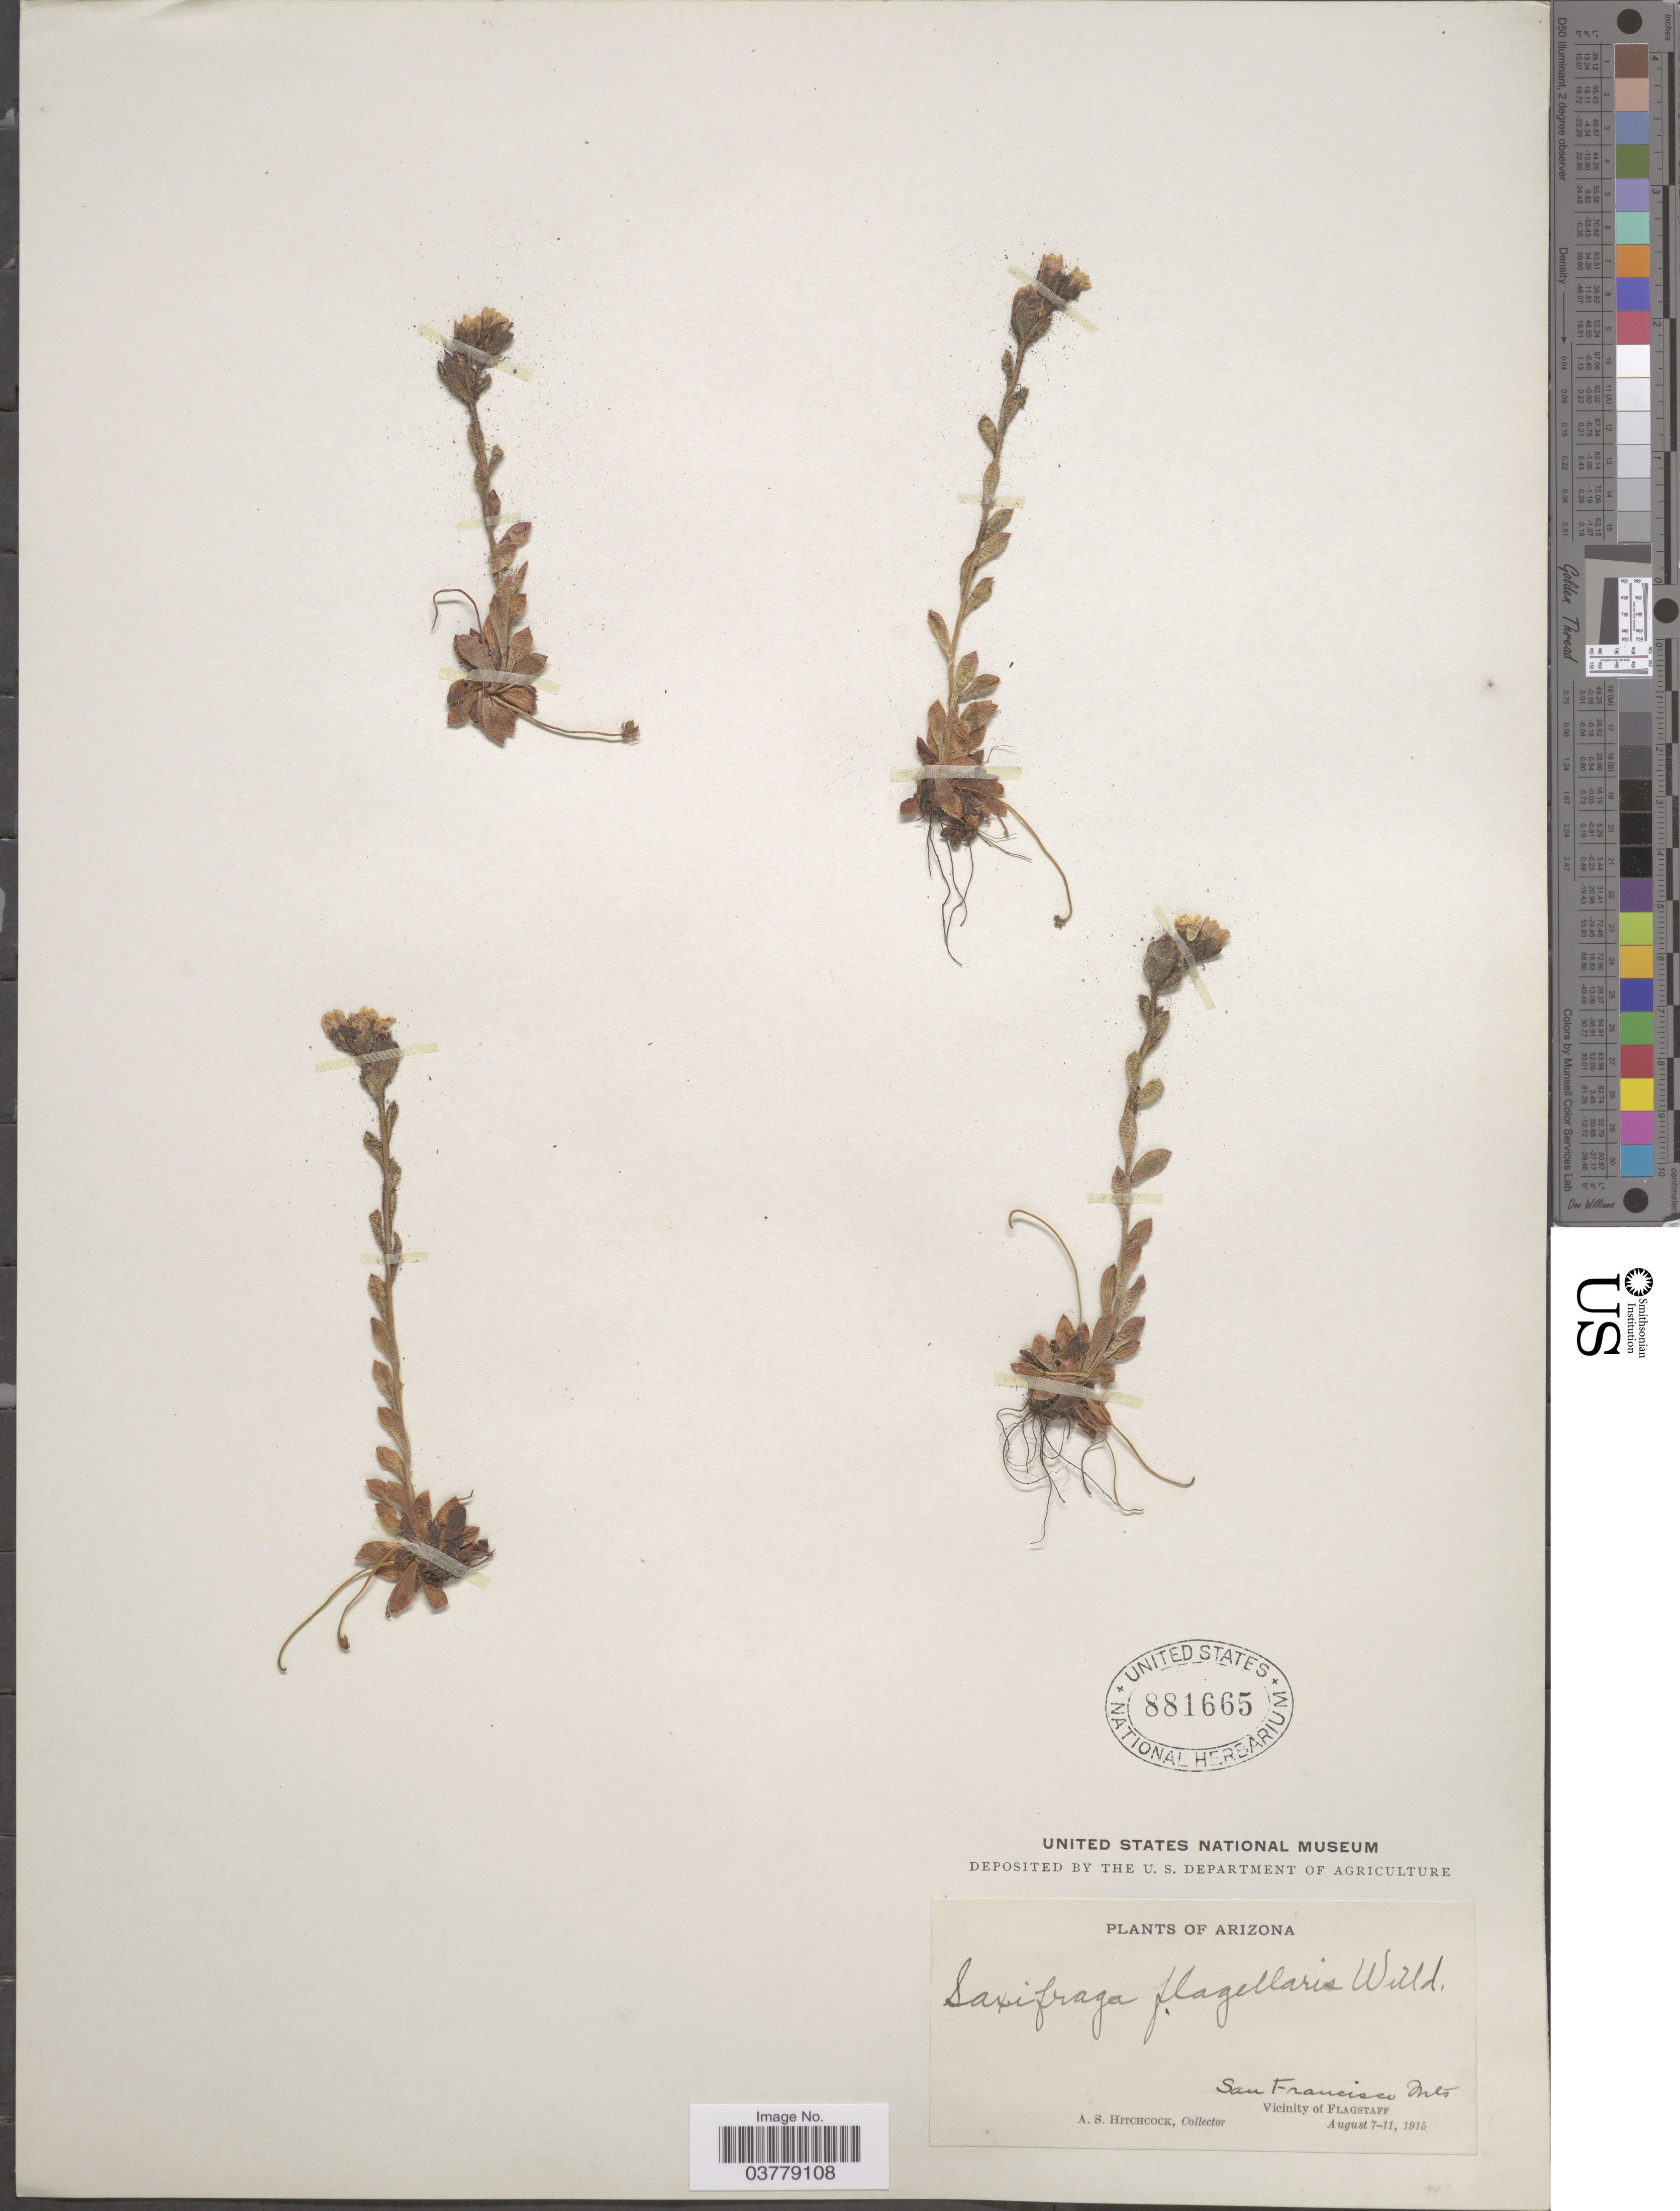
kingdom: Plantae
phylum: Tracheophyta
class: Magnoliopsida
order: Saxifragales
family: Saxifragaceae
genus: Saxifraga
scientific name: Saxifraga flagellaris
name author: Willd. ex Sternb.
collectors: A. S. Hitchcock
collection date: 1915-08-07/1915-08-11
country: United States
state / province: Arizona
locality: San Francisco Mts. Vicinity of Flagstaff.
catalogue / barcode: US 881665